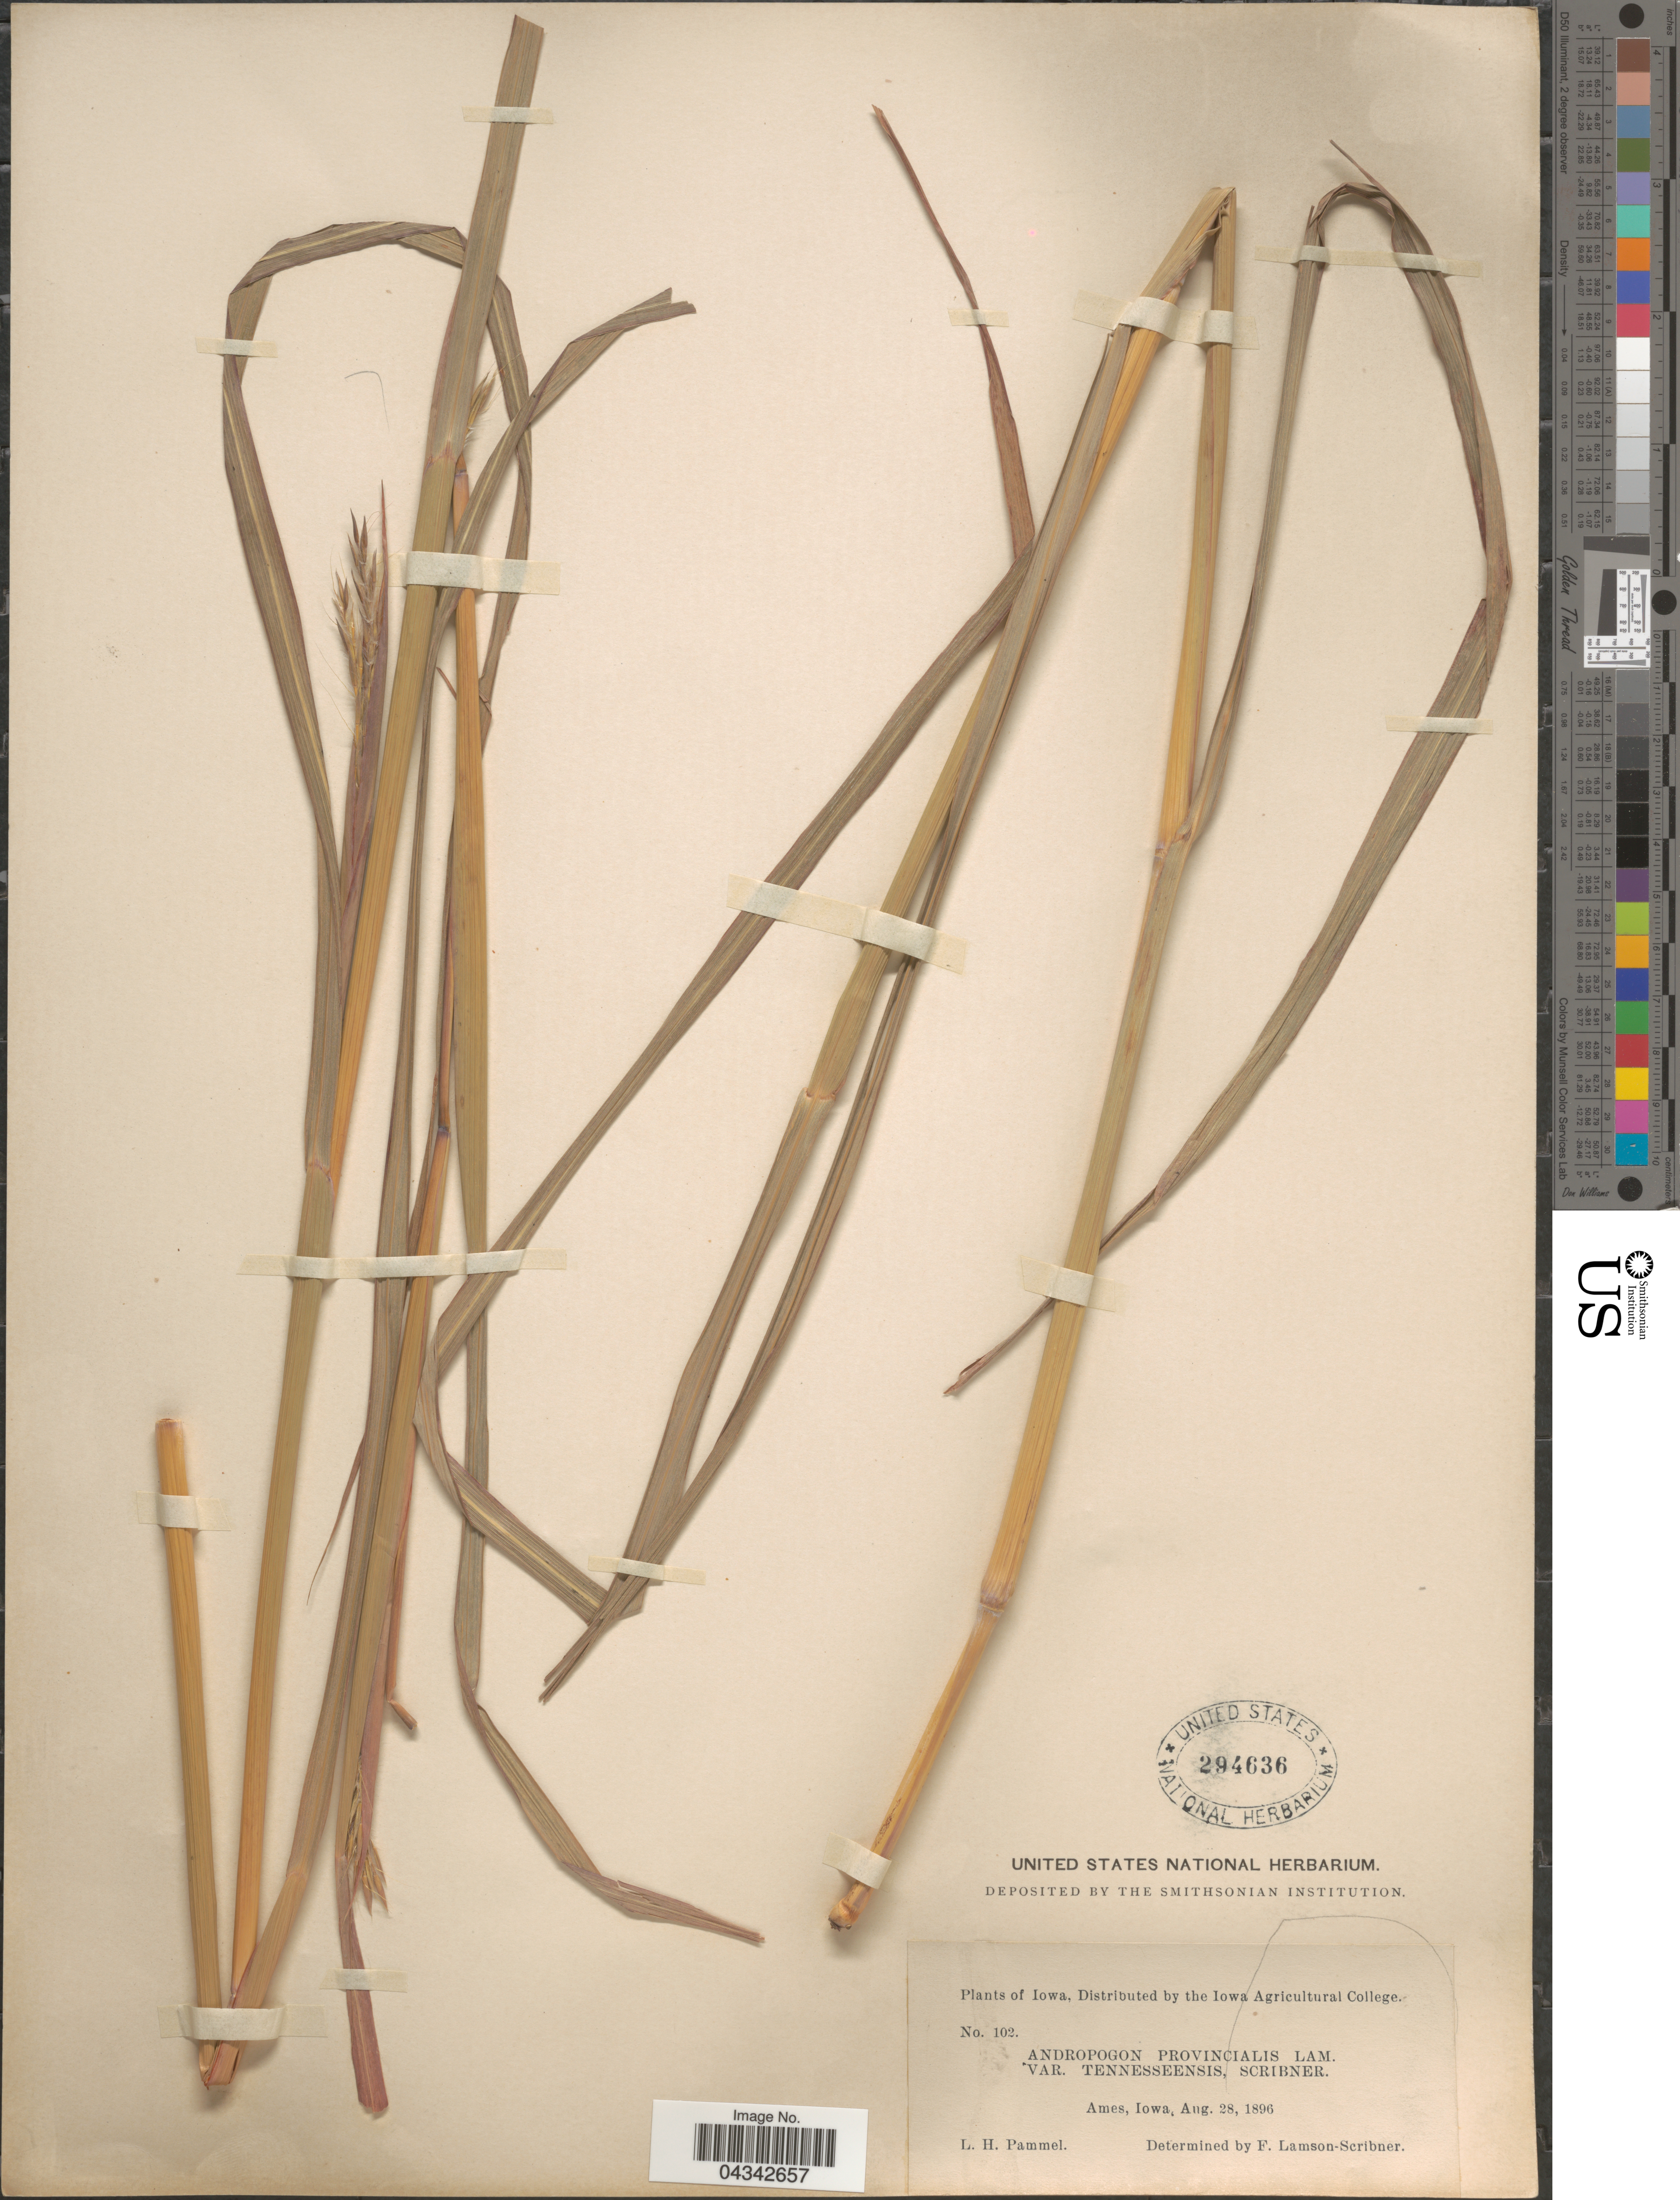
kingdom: Plantae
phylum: Tracheophyta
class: Liliopsida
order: Poales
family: Poaceae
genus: Andropogon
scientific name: Andropogon gerardii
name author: Vitman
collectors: L. Pammel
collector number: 102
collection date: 1896-08-28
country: United States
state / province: Iowa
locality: Ames.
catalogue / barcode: US 294636